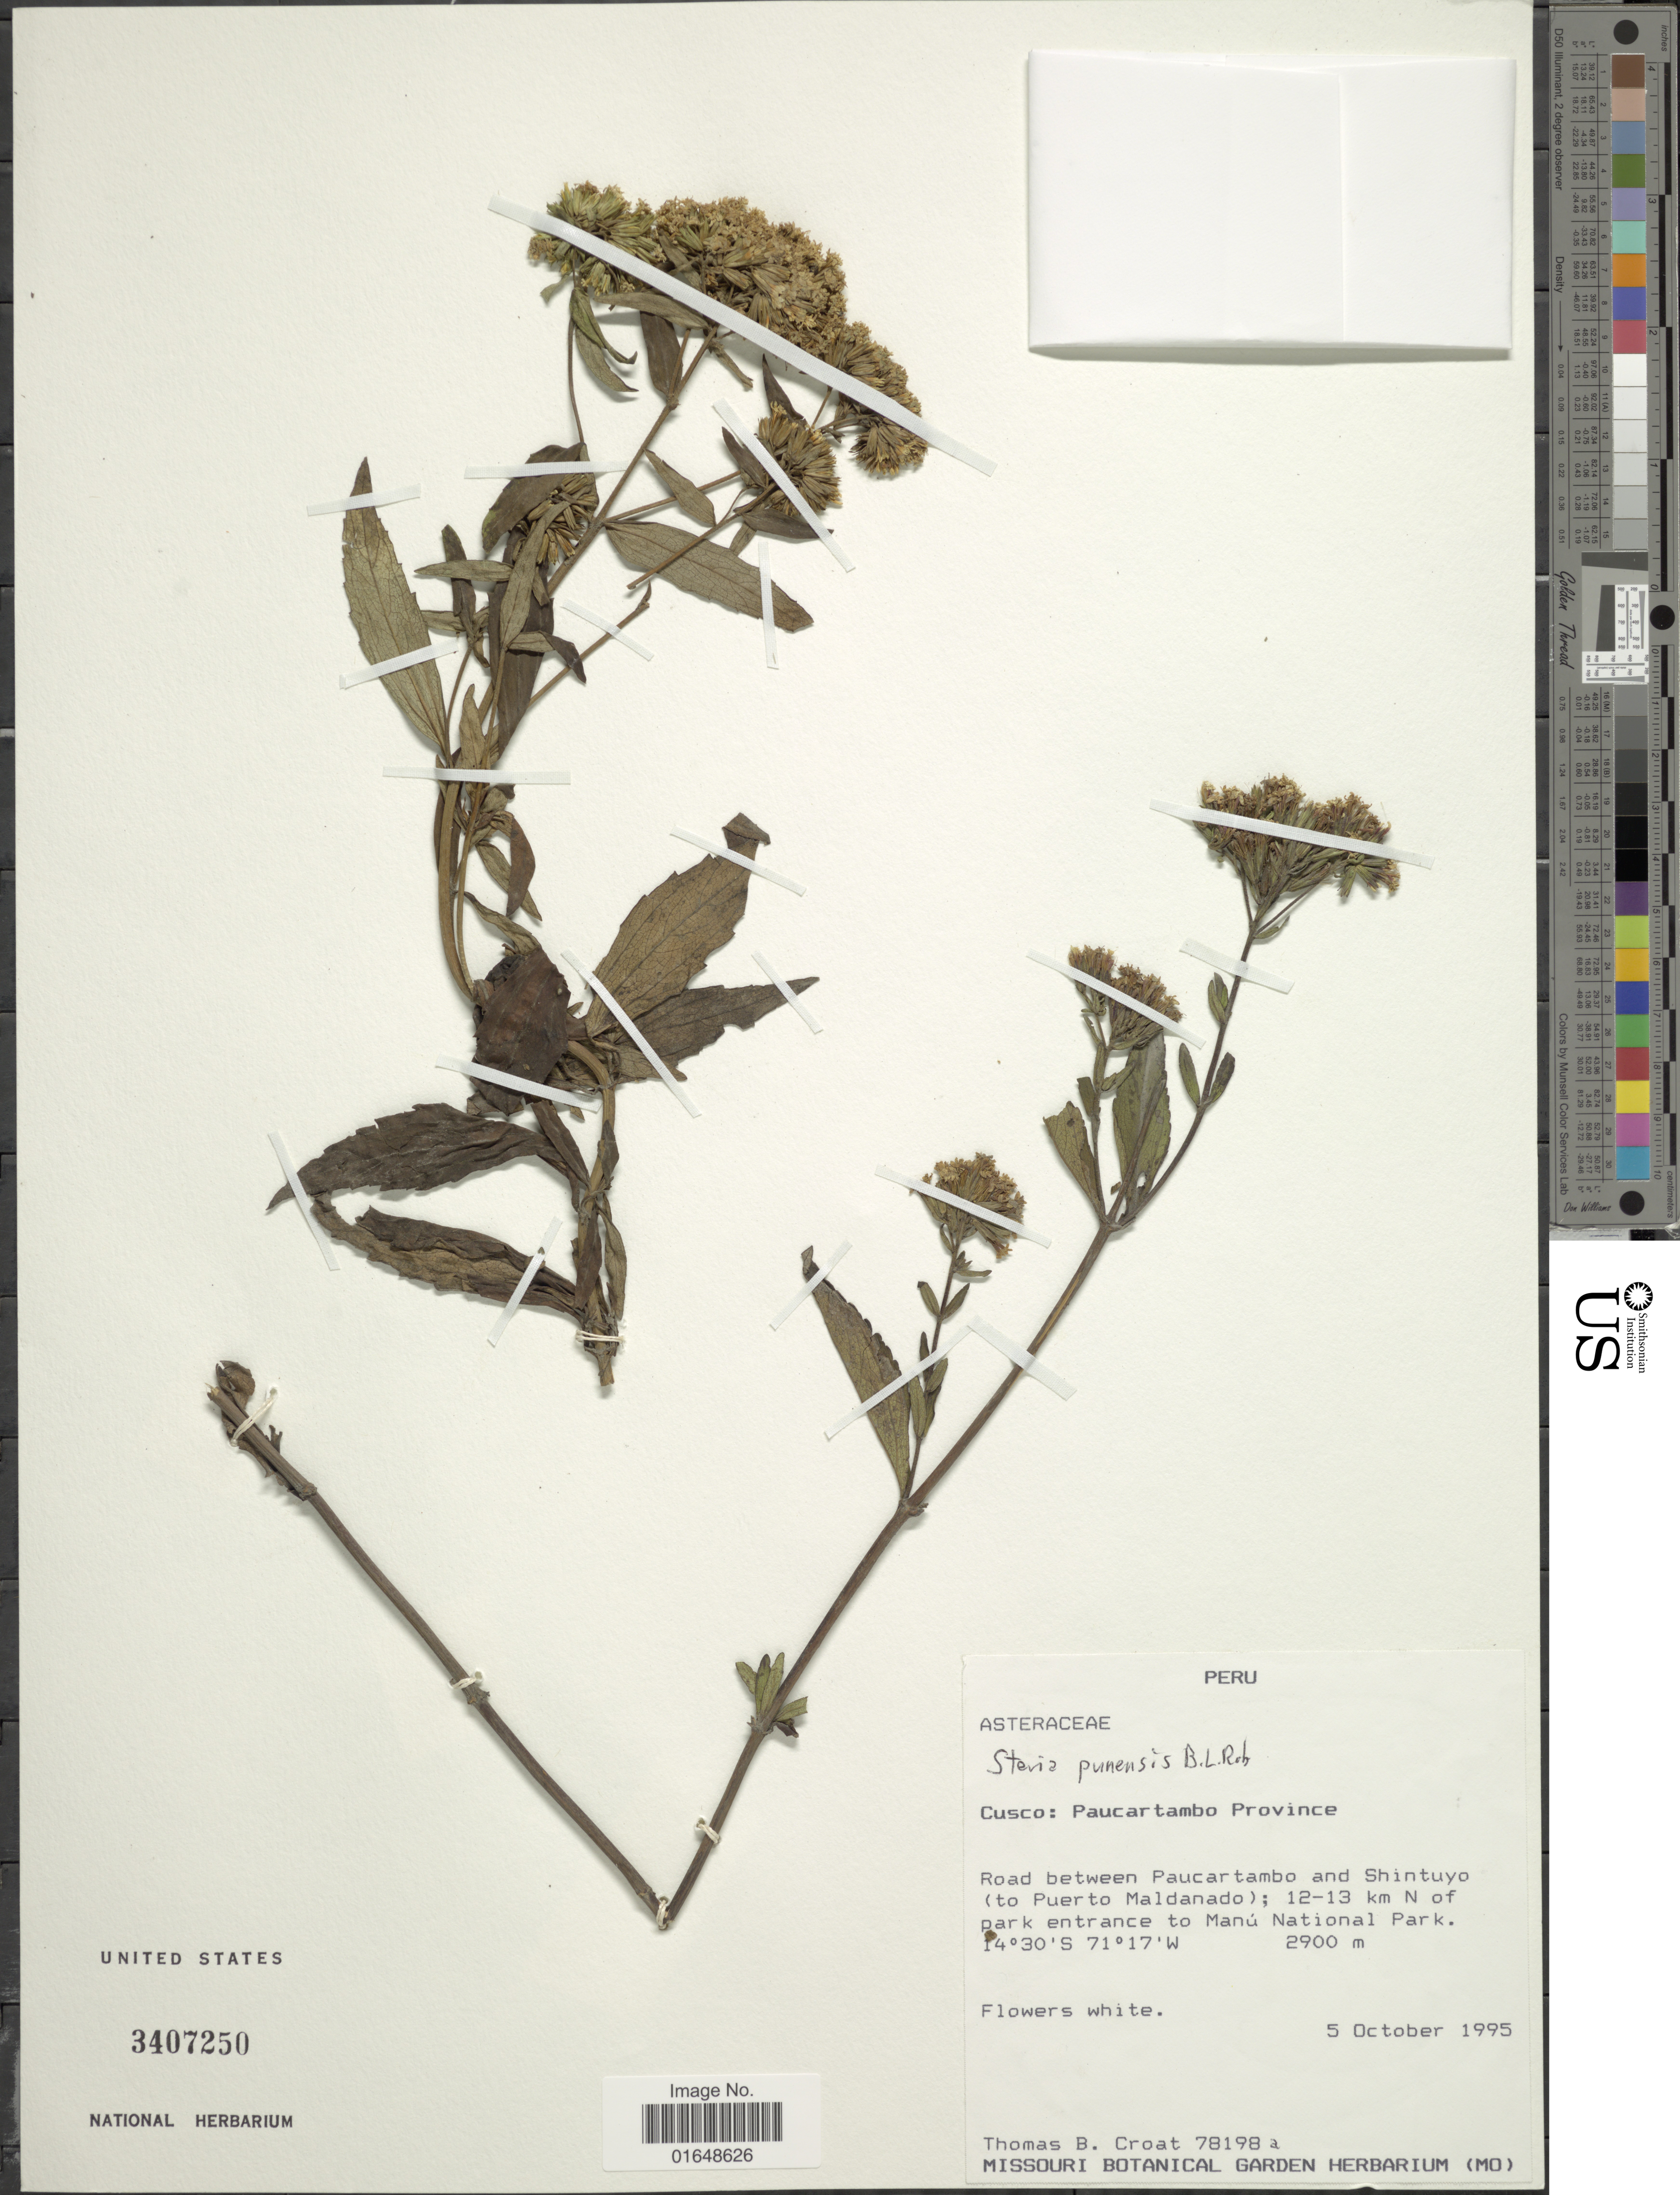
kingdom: Plantae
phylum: Tracheophyta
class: Magnoliopsida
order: Asterales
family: Asteraceae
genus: Stevia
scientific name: Stevia punensis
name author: B.L. Rob.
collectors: T. B. Croat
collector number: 78198a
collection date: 1995-10-05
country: Peru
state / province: Cusco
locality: Cusco: Paucartambo Province. Road between Paucartambo and Shintuyo (to Puerto Maldanado); 12-13 km N of park entrance to Manú National Park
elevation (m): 2900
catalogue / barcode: US 3407250